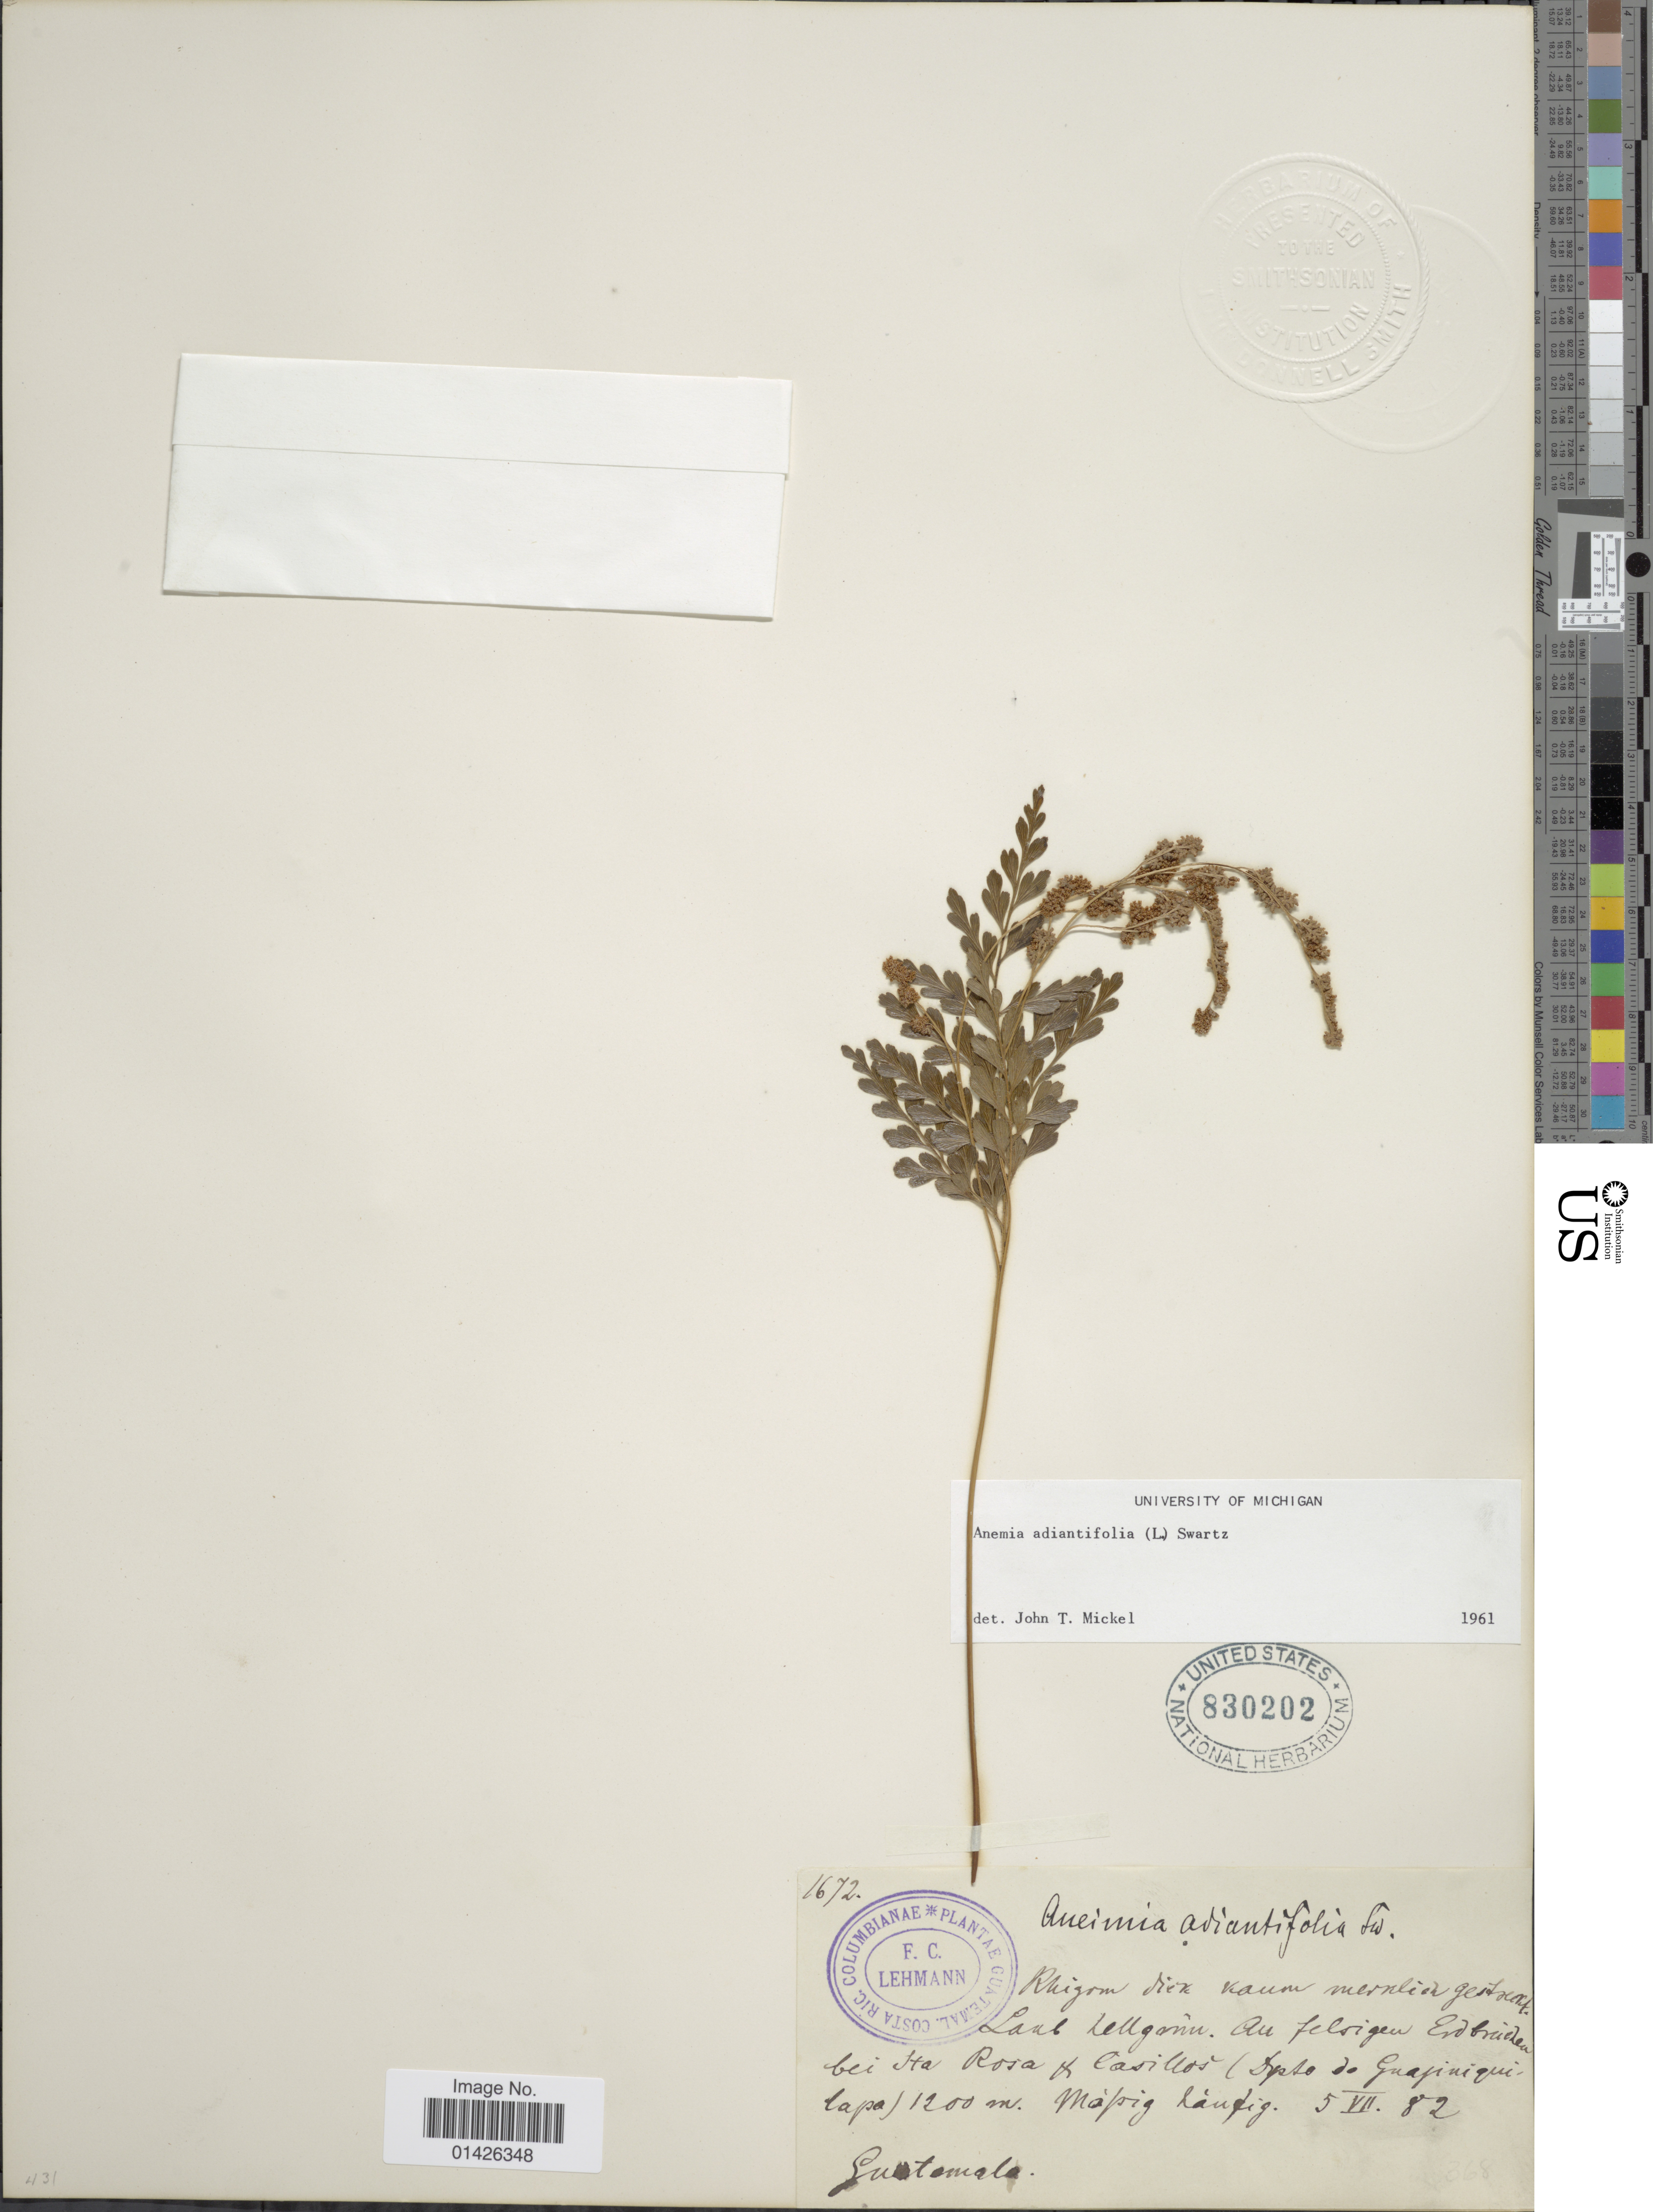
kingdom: Plantae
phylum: Tracheophyta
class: Polypodiopsida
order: Schizaeales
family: Anemiaceae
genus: Anemia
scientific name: Anemia adiantifolia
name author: (L.) Sw.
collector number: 1672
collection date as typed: Transcribed d/m/y: 5/7/82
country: Guatemala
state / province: Santa Rosa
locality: bei Sta Rosa, Casillas (Dpto de Guaginiquilapa)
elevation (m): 1200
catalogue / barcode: US 830202